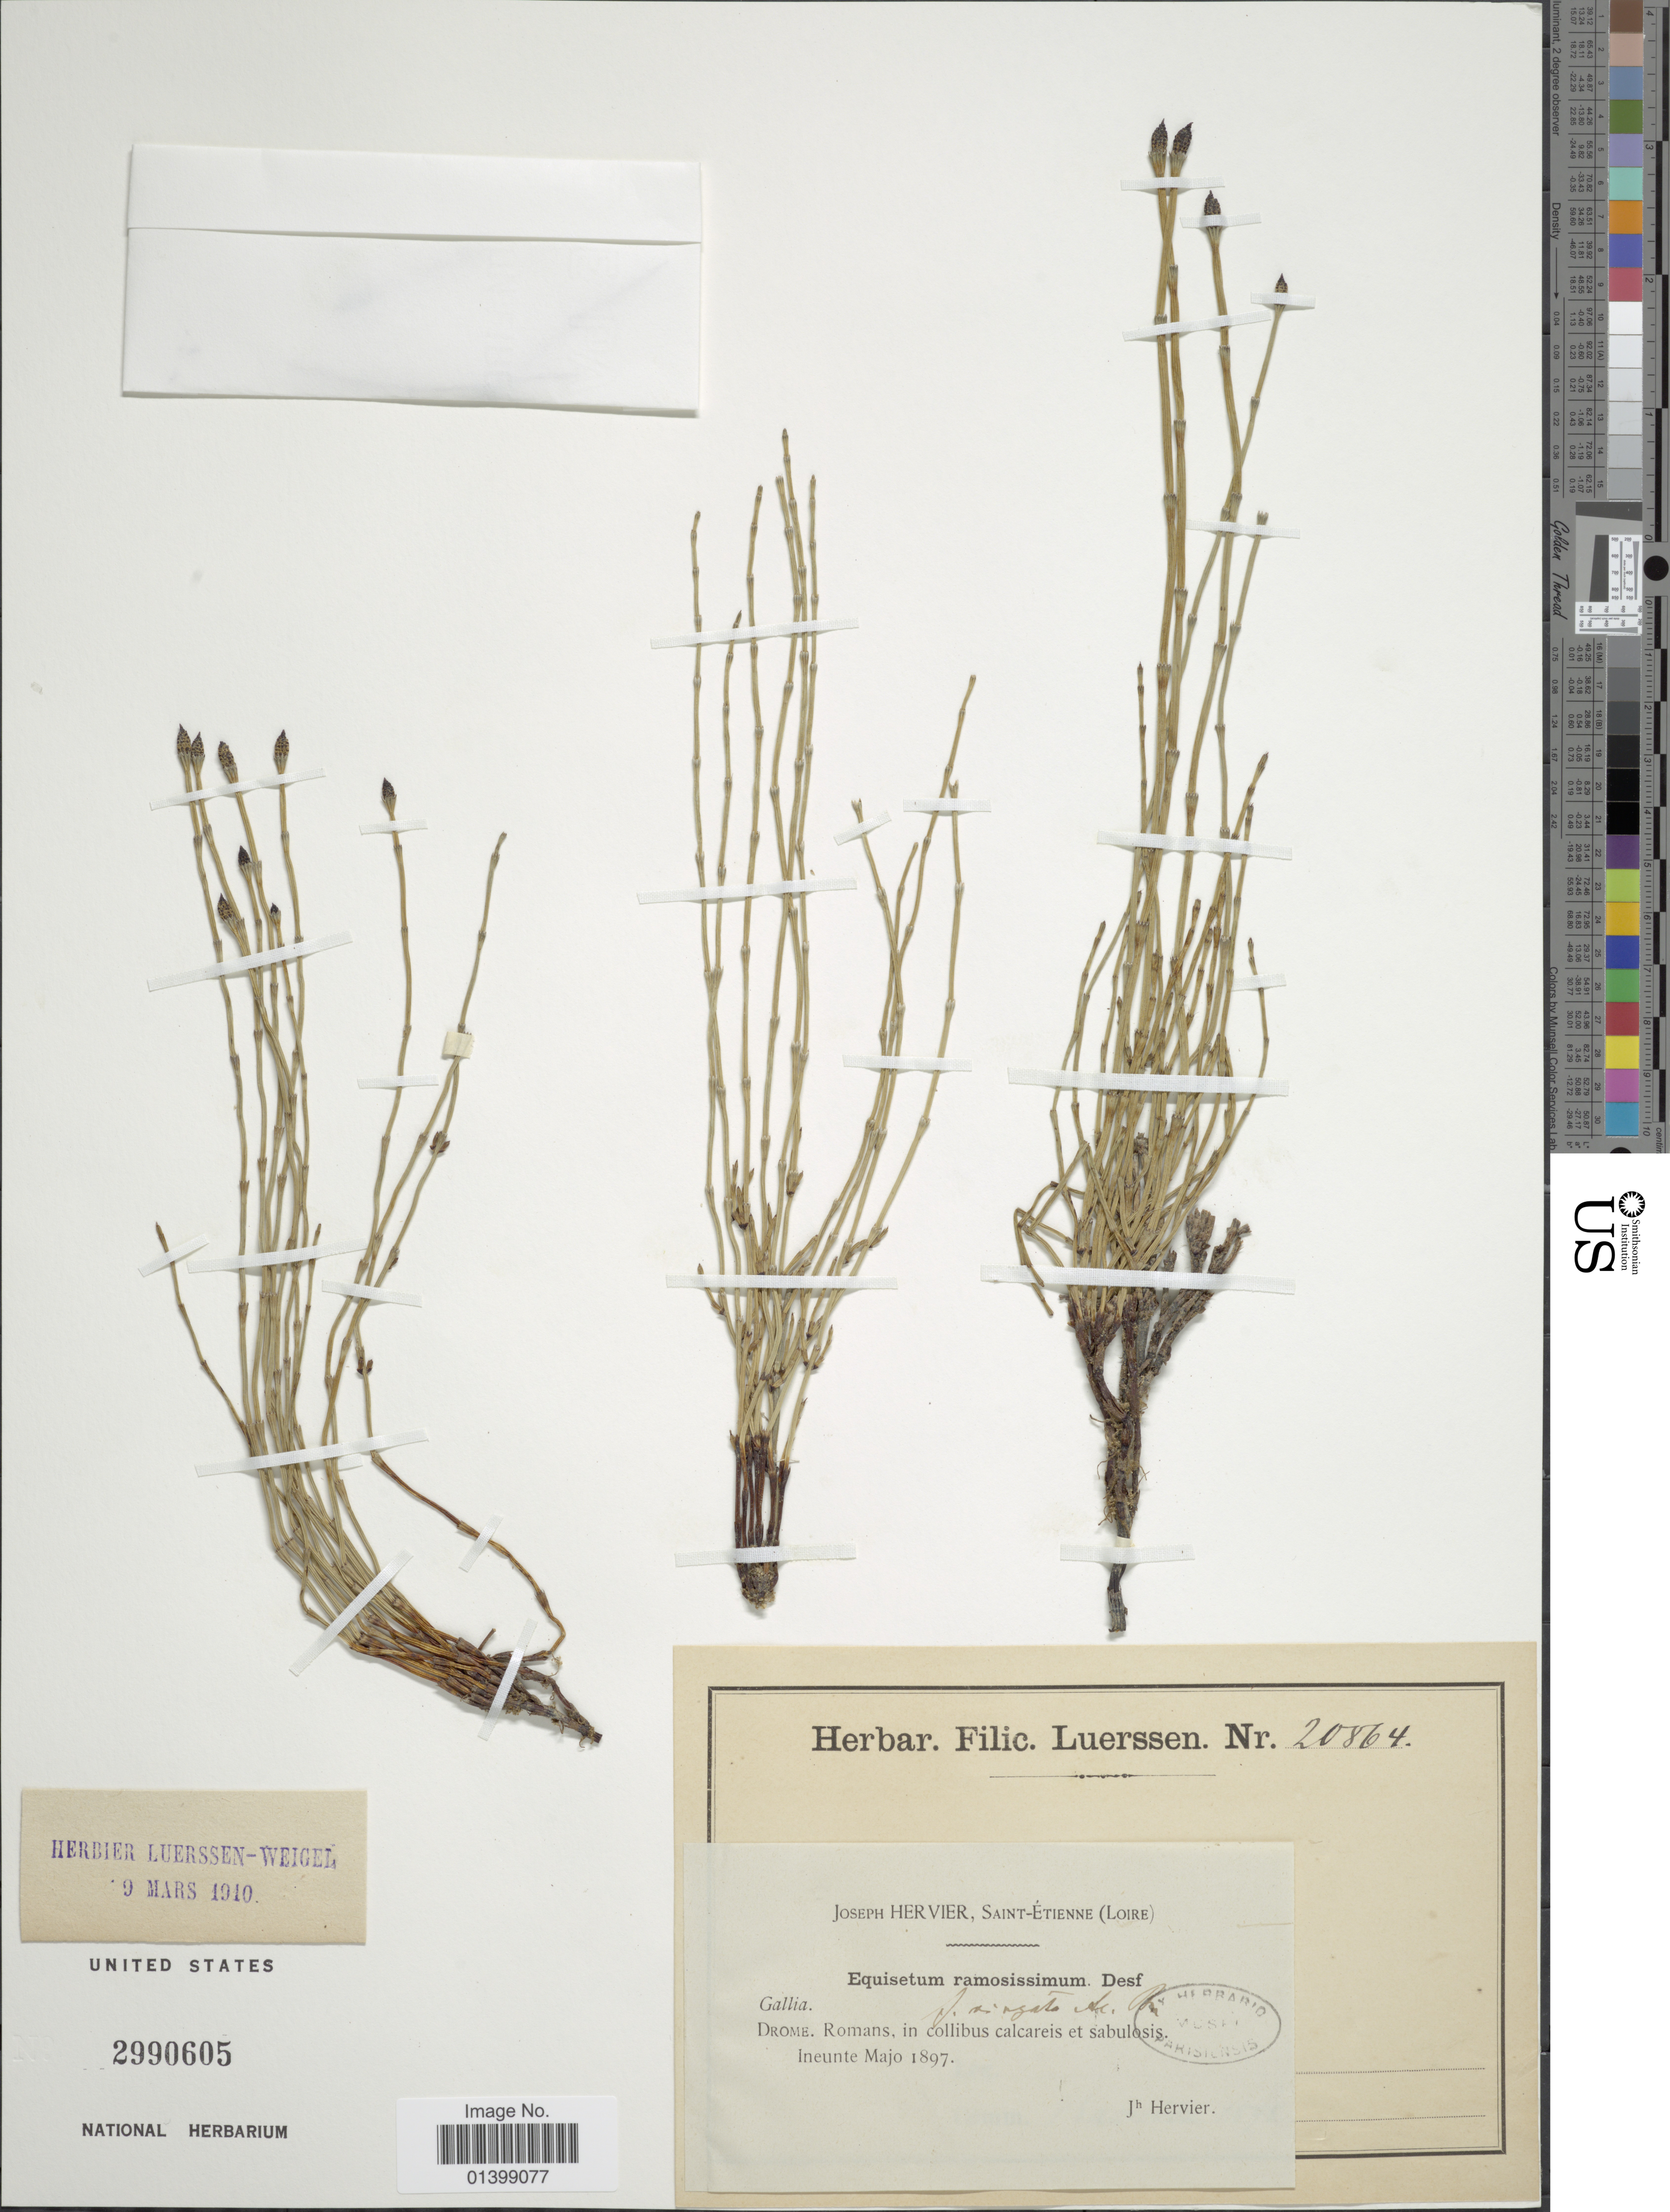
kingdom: Plantae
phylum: Tracheophyta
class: Polypodiopsida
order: Equisetales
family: Equisetaceae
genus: Equisetum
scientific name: Equisetum ramosissimum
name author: Desf.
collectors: J. Hervier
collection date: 1897-05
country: France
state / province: Auvergne-Rhône-Alpes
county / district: Drôme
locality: Gallia, Drome, Romans, in collibus calcareis et sabulosis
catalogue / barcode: US 2990605